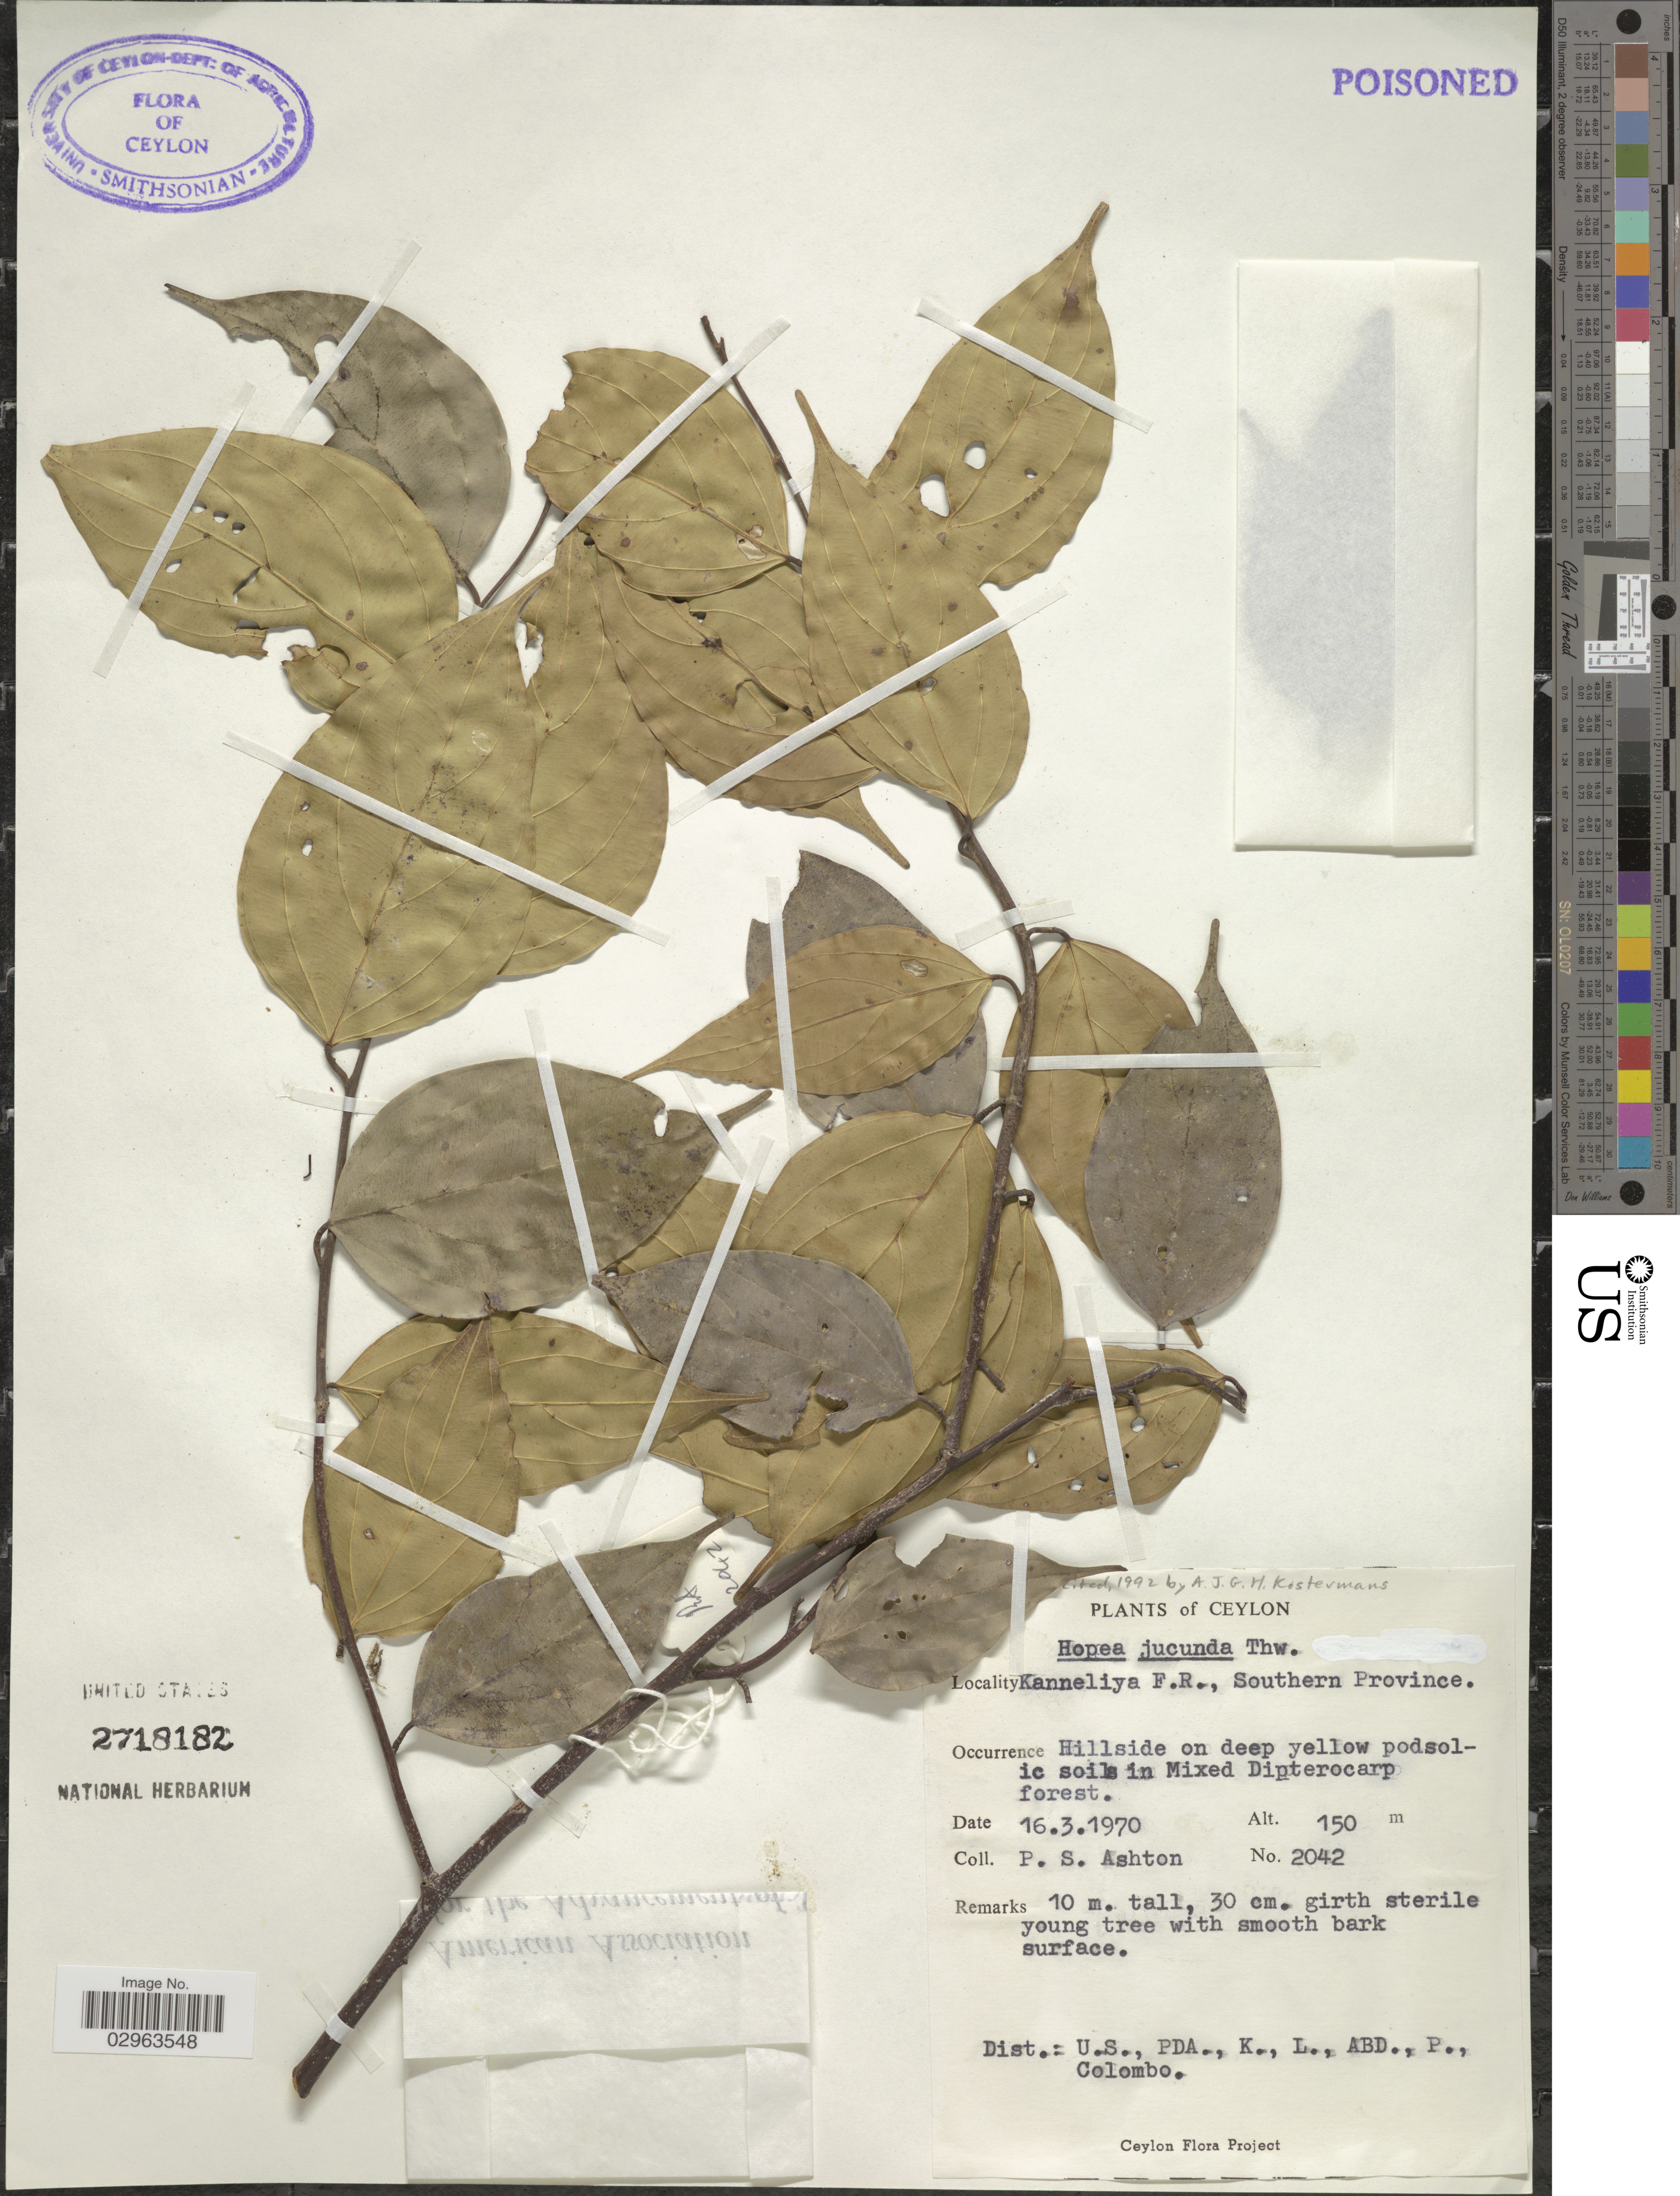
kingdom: Plantae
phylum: Tracheophyta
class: Magnoliopsida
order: Malvales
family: Dipterocarpaceae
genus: Hopea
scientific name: Hopea jucunda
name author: Thwaites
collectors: P. S. Ashton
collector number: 2042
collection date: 1970-03-16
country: Sri Lanka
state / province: Southern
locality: Ceylon. Kanneliya F.R.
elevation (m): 150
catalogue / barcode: US 2718182